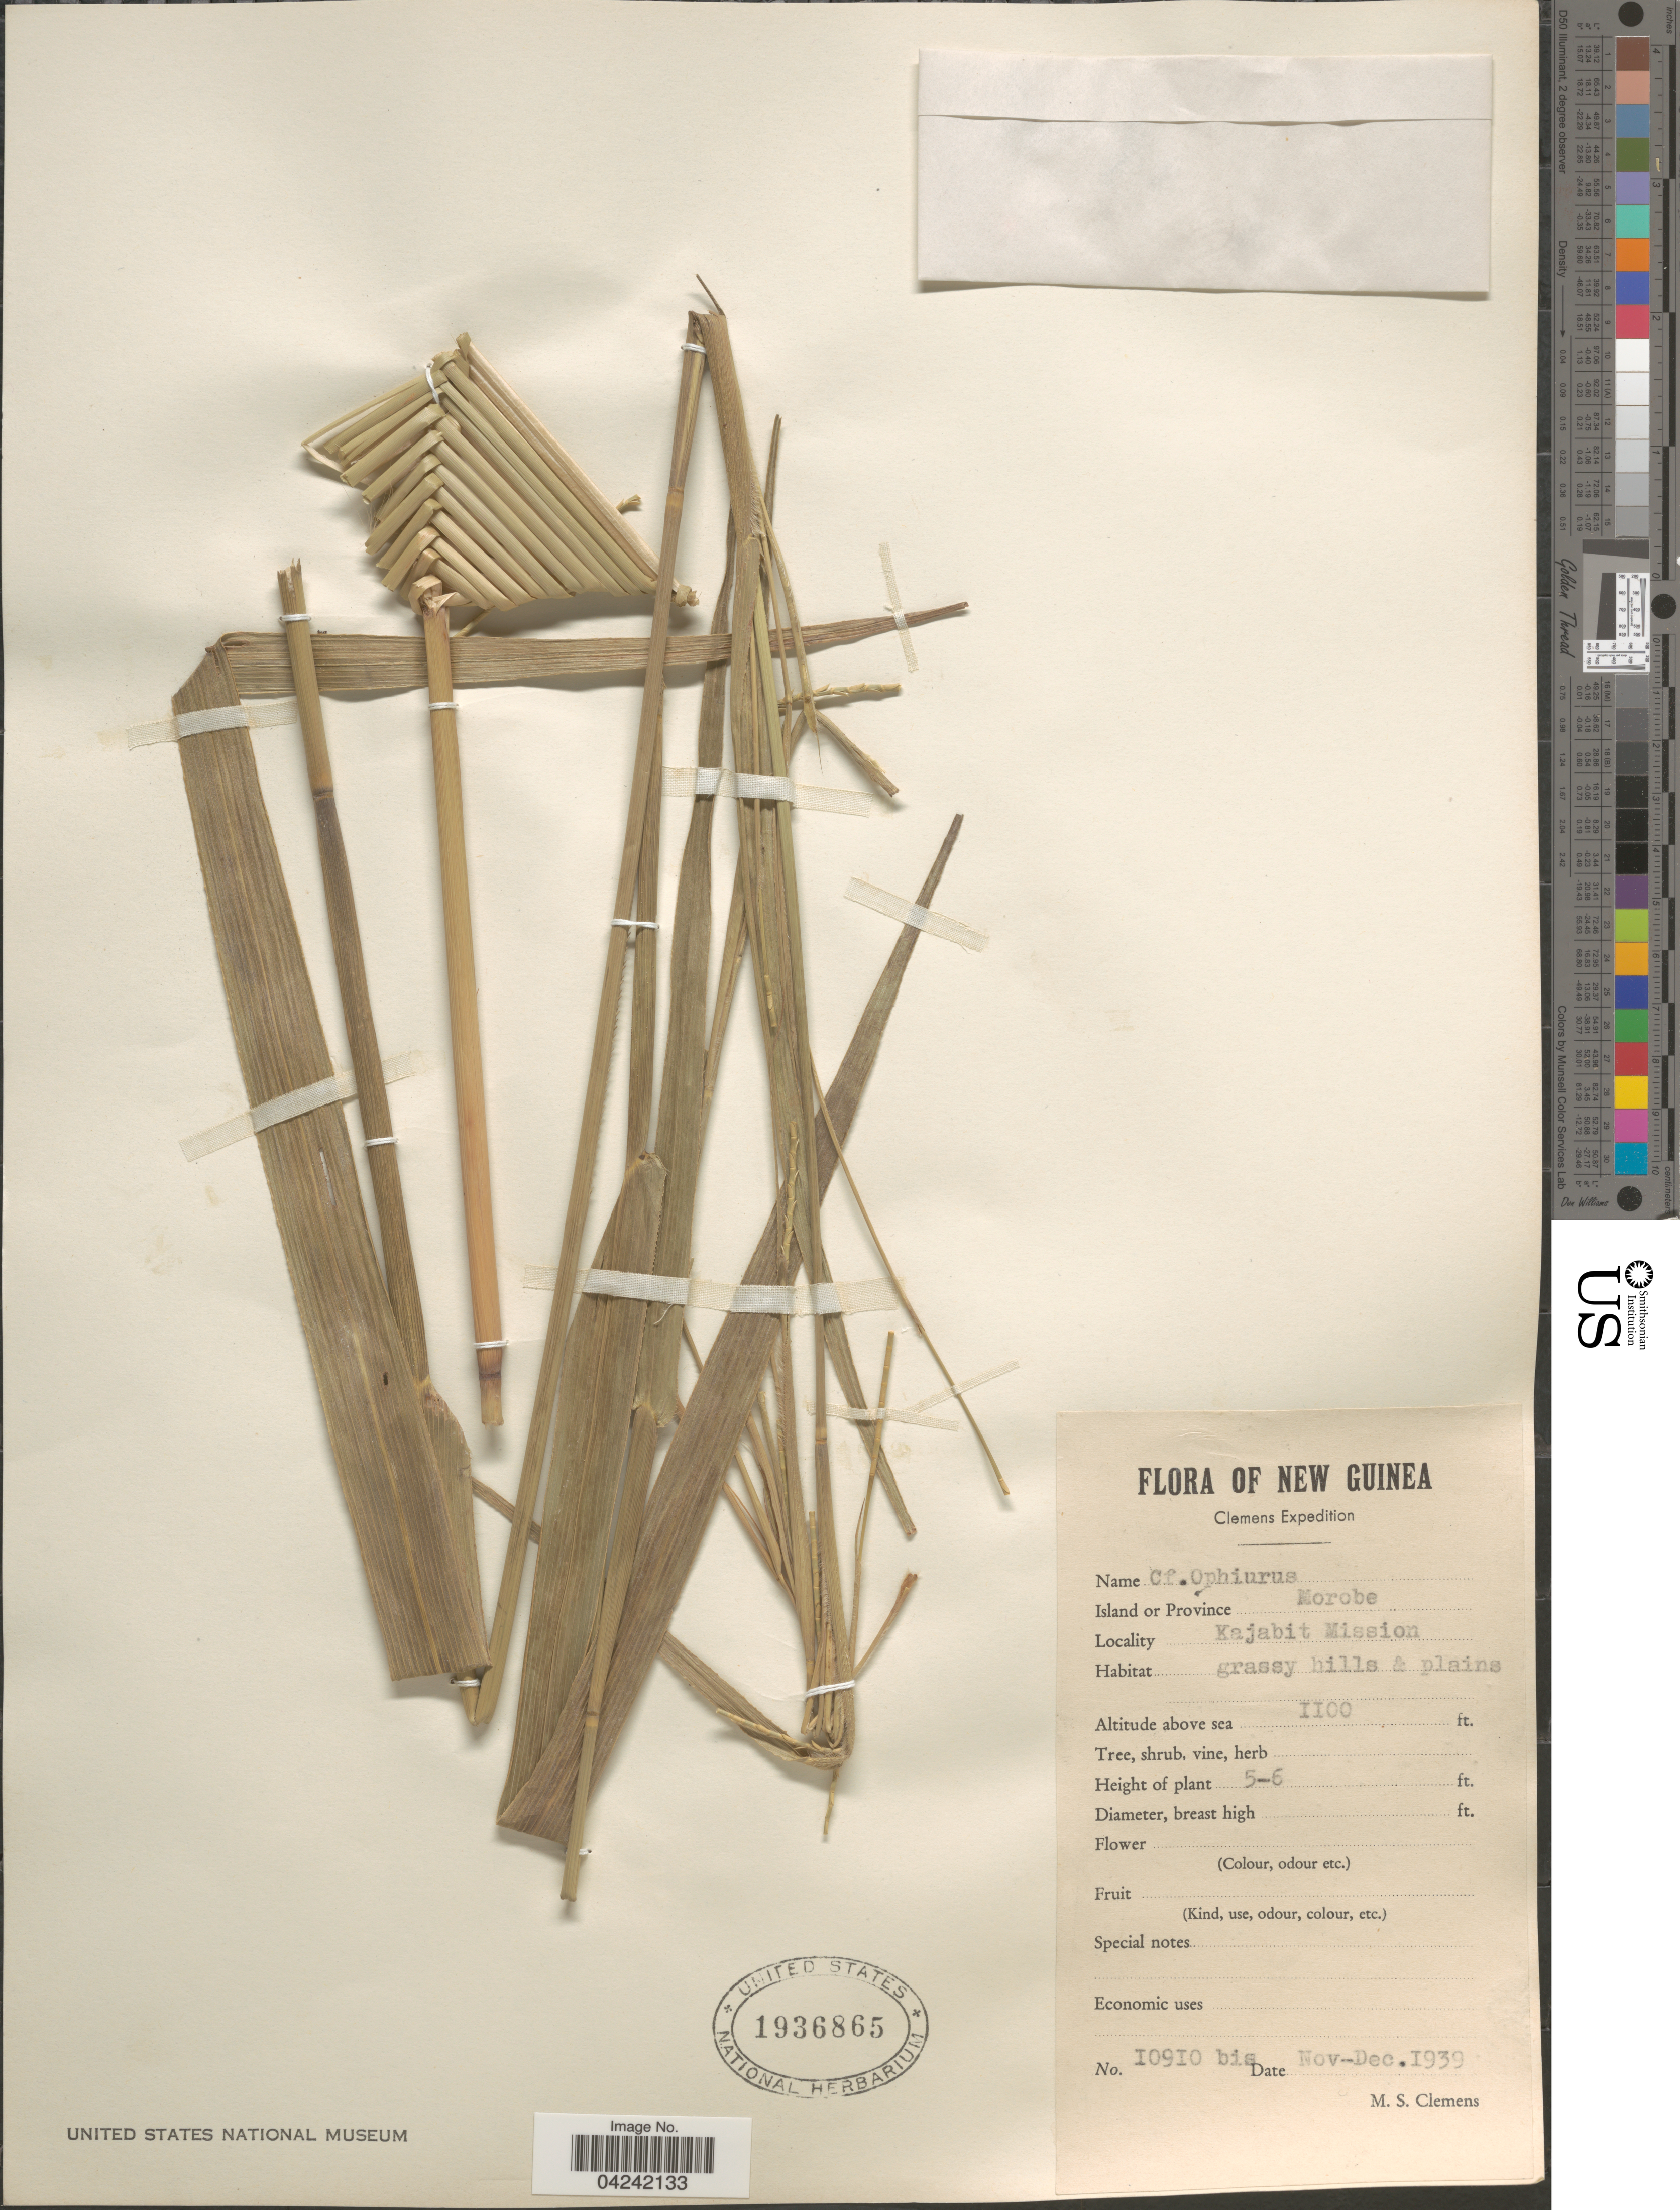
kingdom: Plantae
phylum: Tracheophyta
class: Liliopsida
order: Poales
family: Poaceae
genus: Ophiuros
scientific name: Ophiuros sp.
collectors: M. S. Clemens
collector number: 10910 bis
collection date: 1939-11/1939-12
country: Papua New Guinea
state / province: Morobe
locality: New Guinea. Clemens Expedition. Island or Province Morobe. Kajabit Mission.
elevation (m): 335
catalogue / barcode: US 1936865